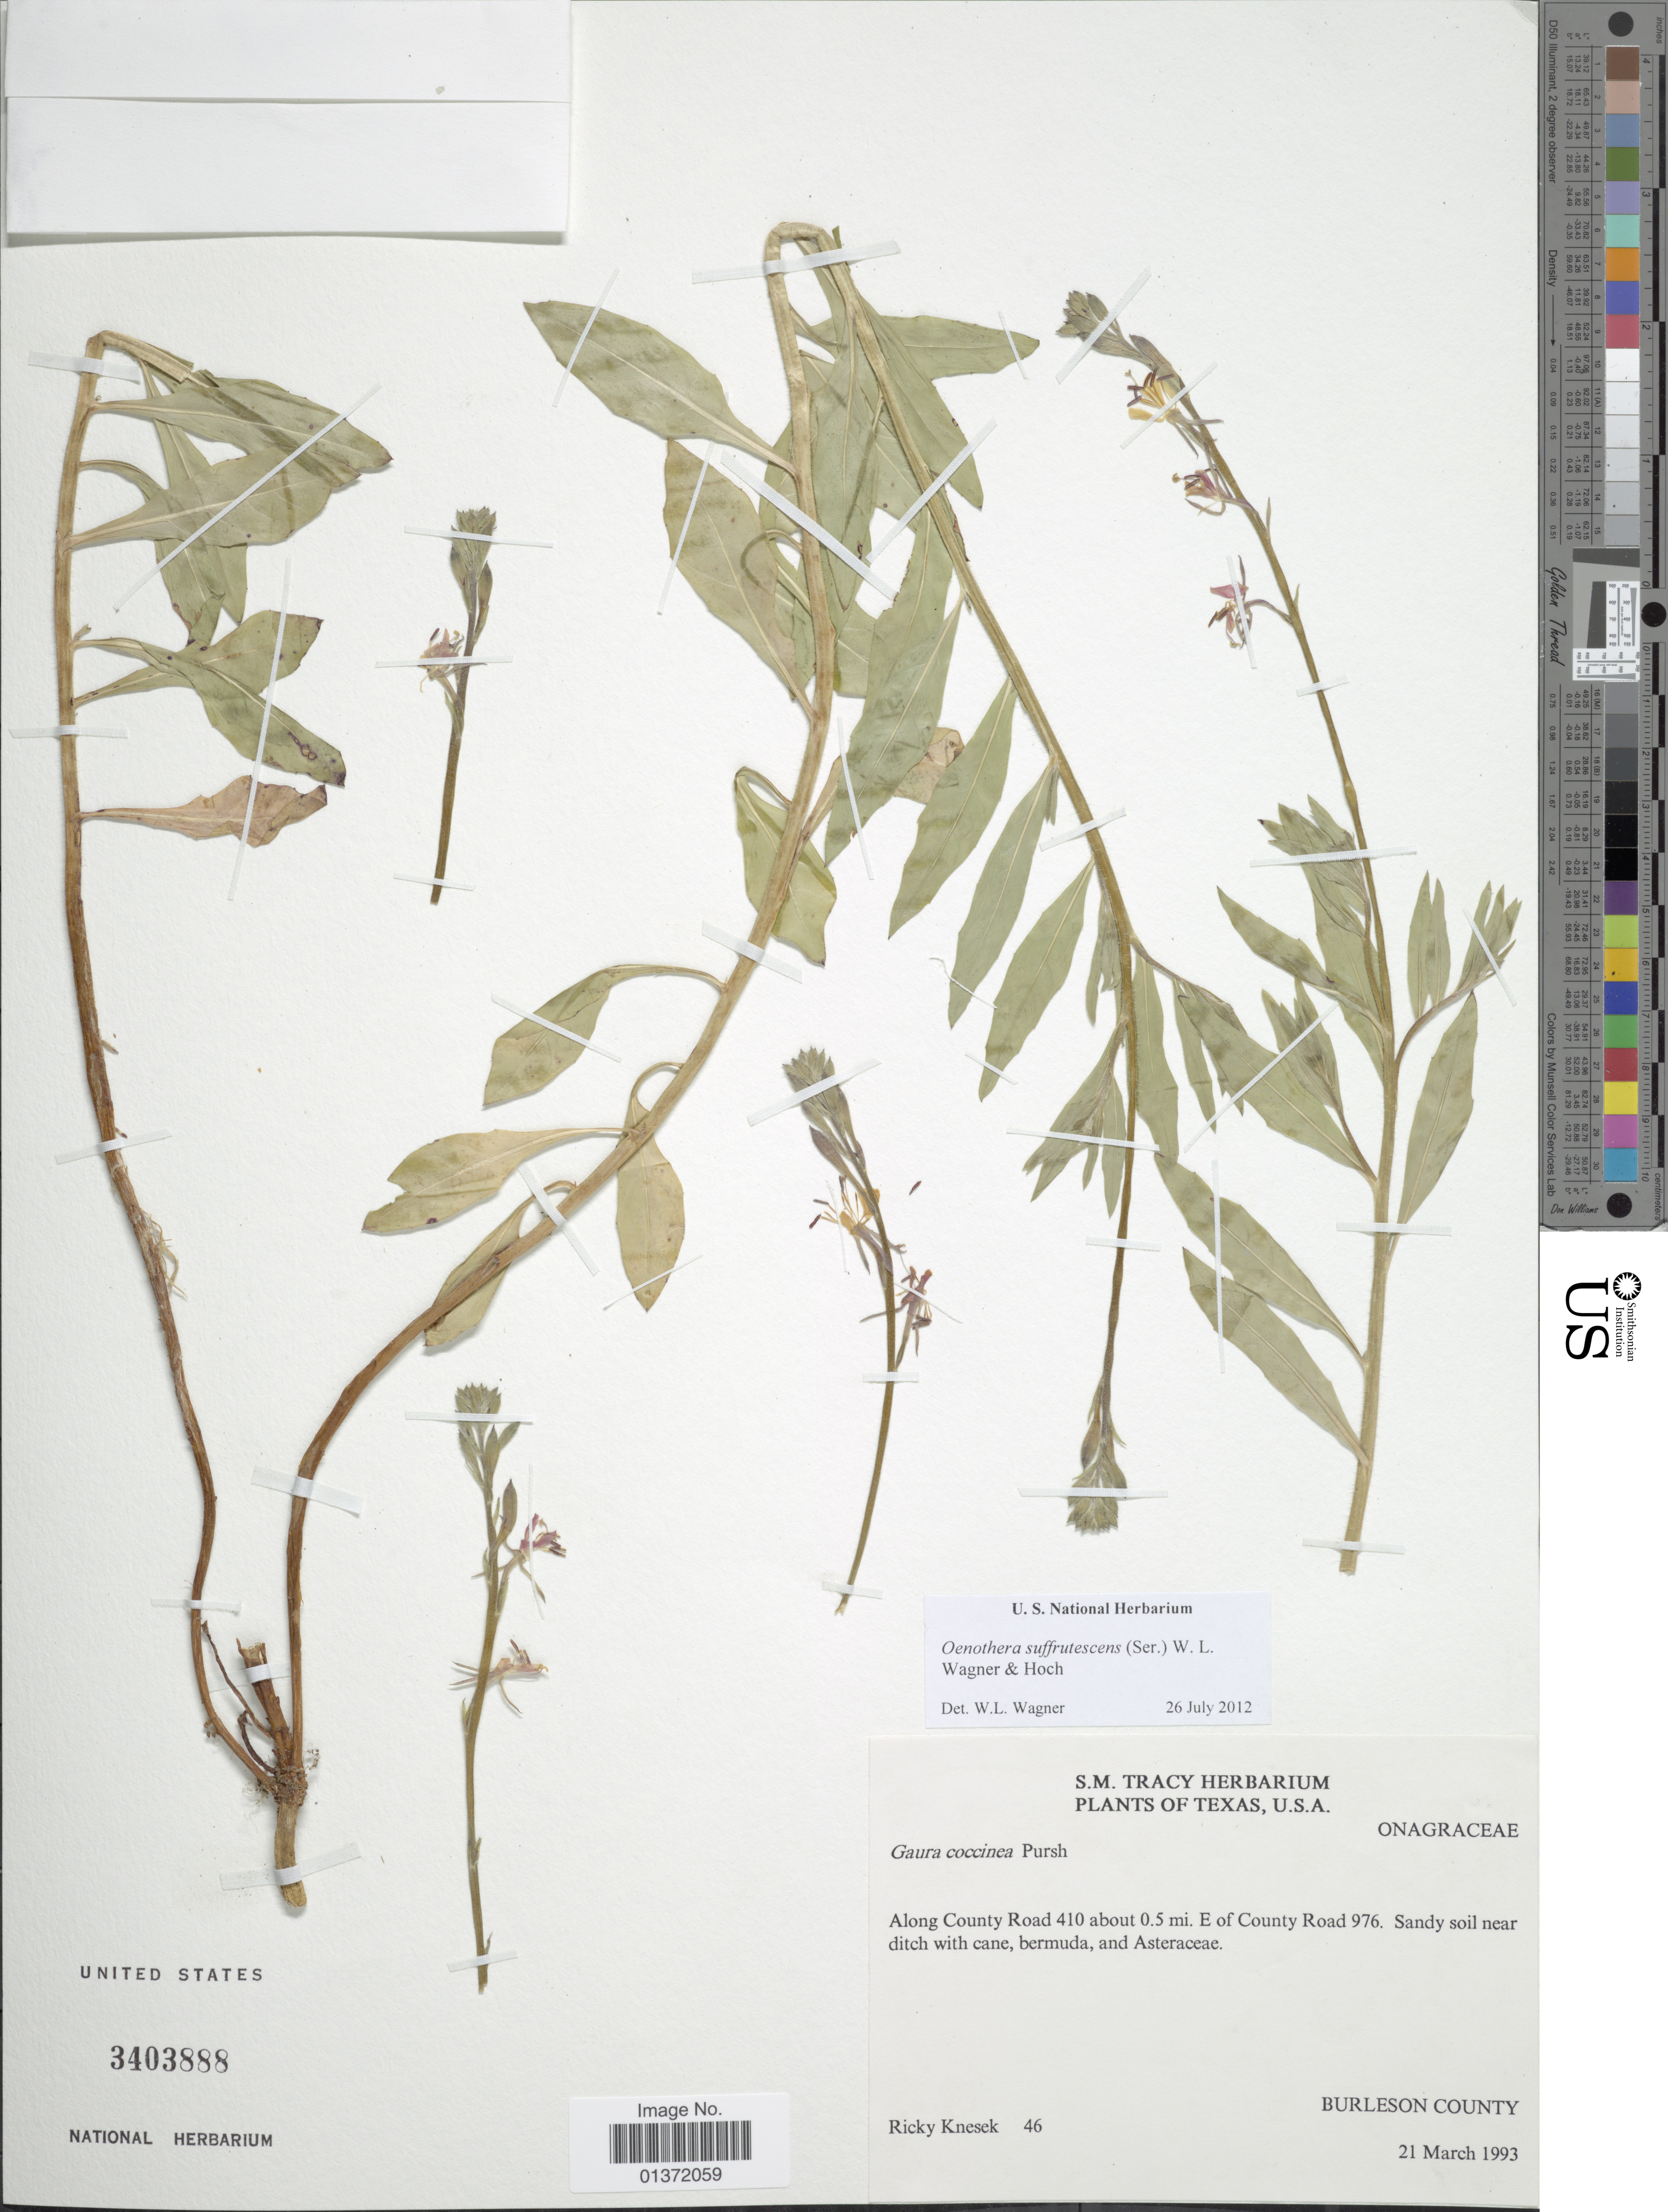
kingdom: Plantae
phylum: Tracheophyta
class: Magnoliopsida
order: Myrtales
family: Onagraceae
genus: Oenothera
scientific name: Oenothera suffrutescens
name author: (Ser.) W.L. Wagner & Hoch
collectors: R. Knesek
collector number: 46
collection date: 1993-03-21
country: United States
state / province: Texas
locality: Along county Road 410 about 0.5 mi E of County Road 976, Burleson County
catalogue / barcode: US 3403888